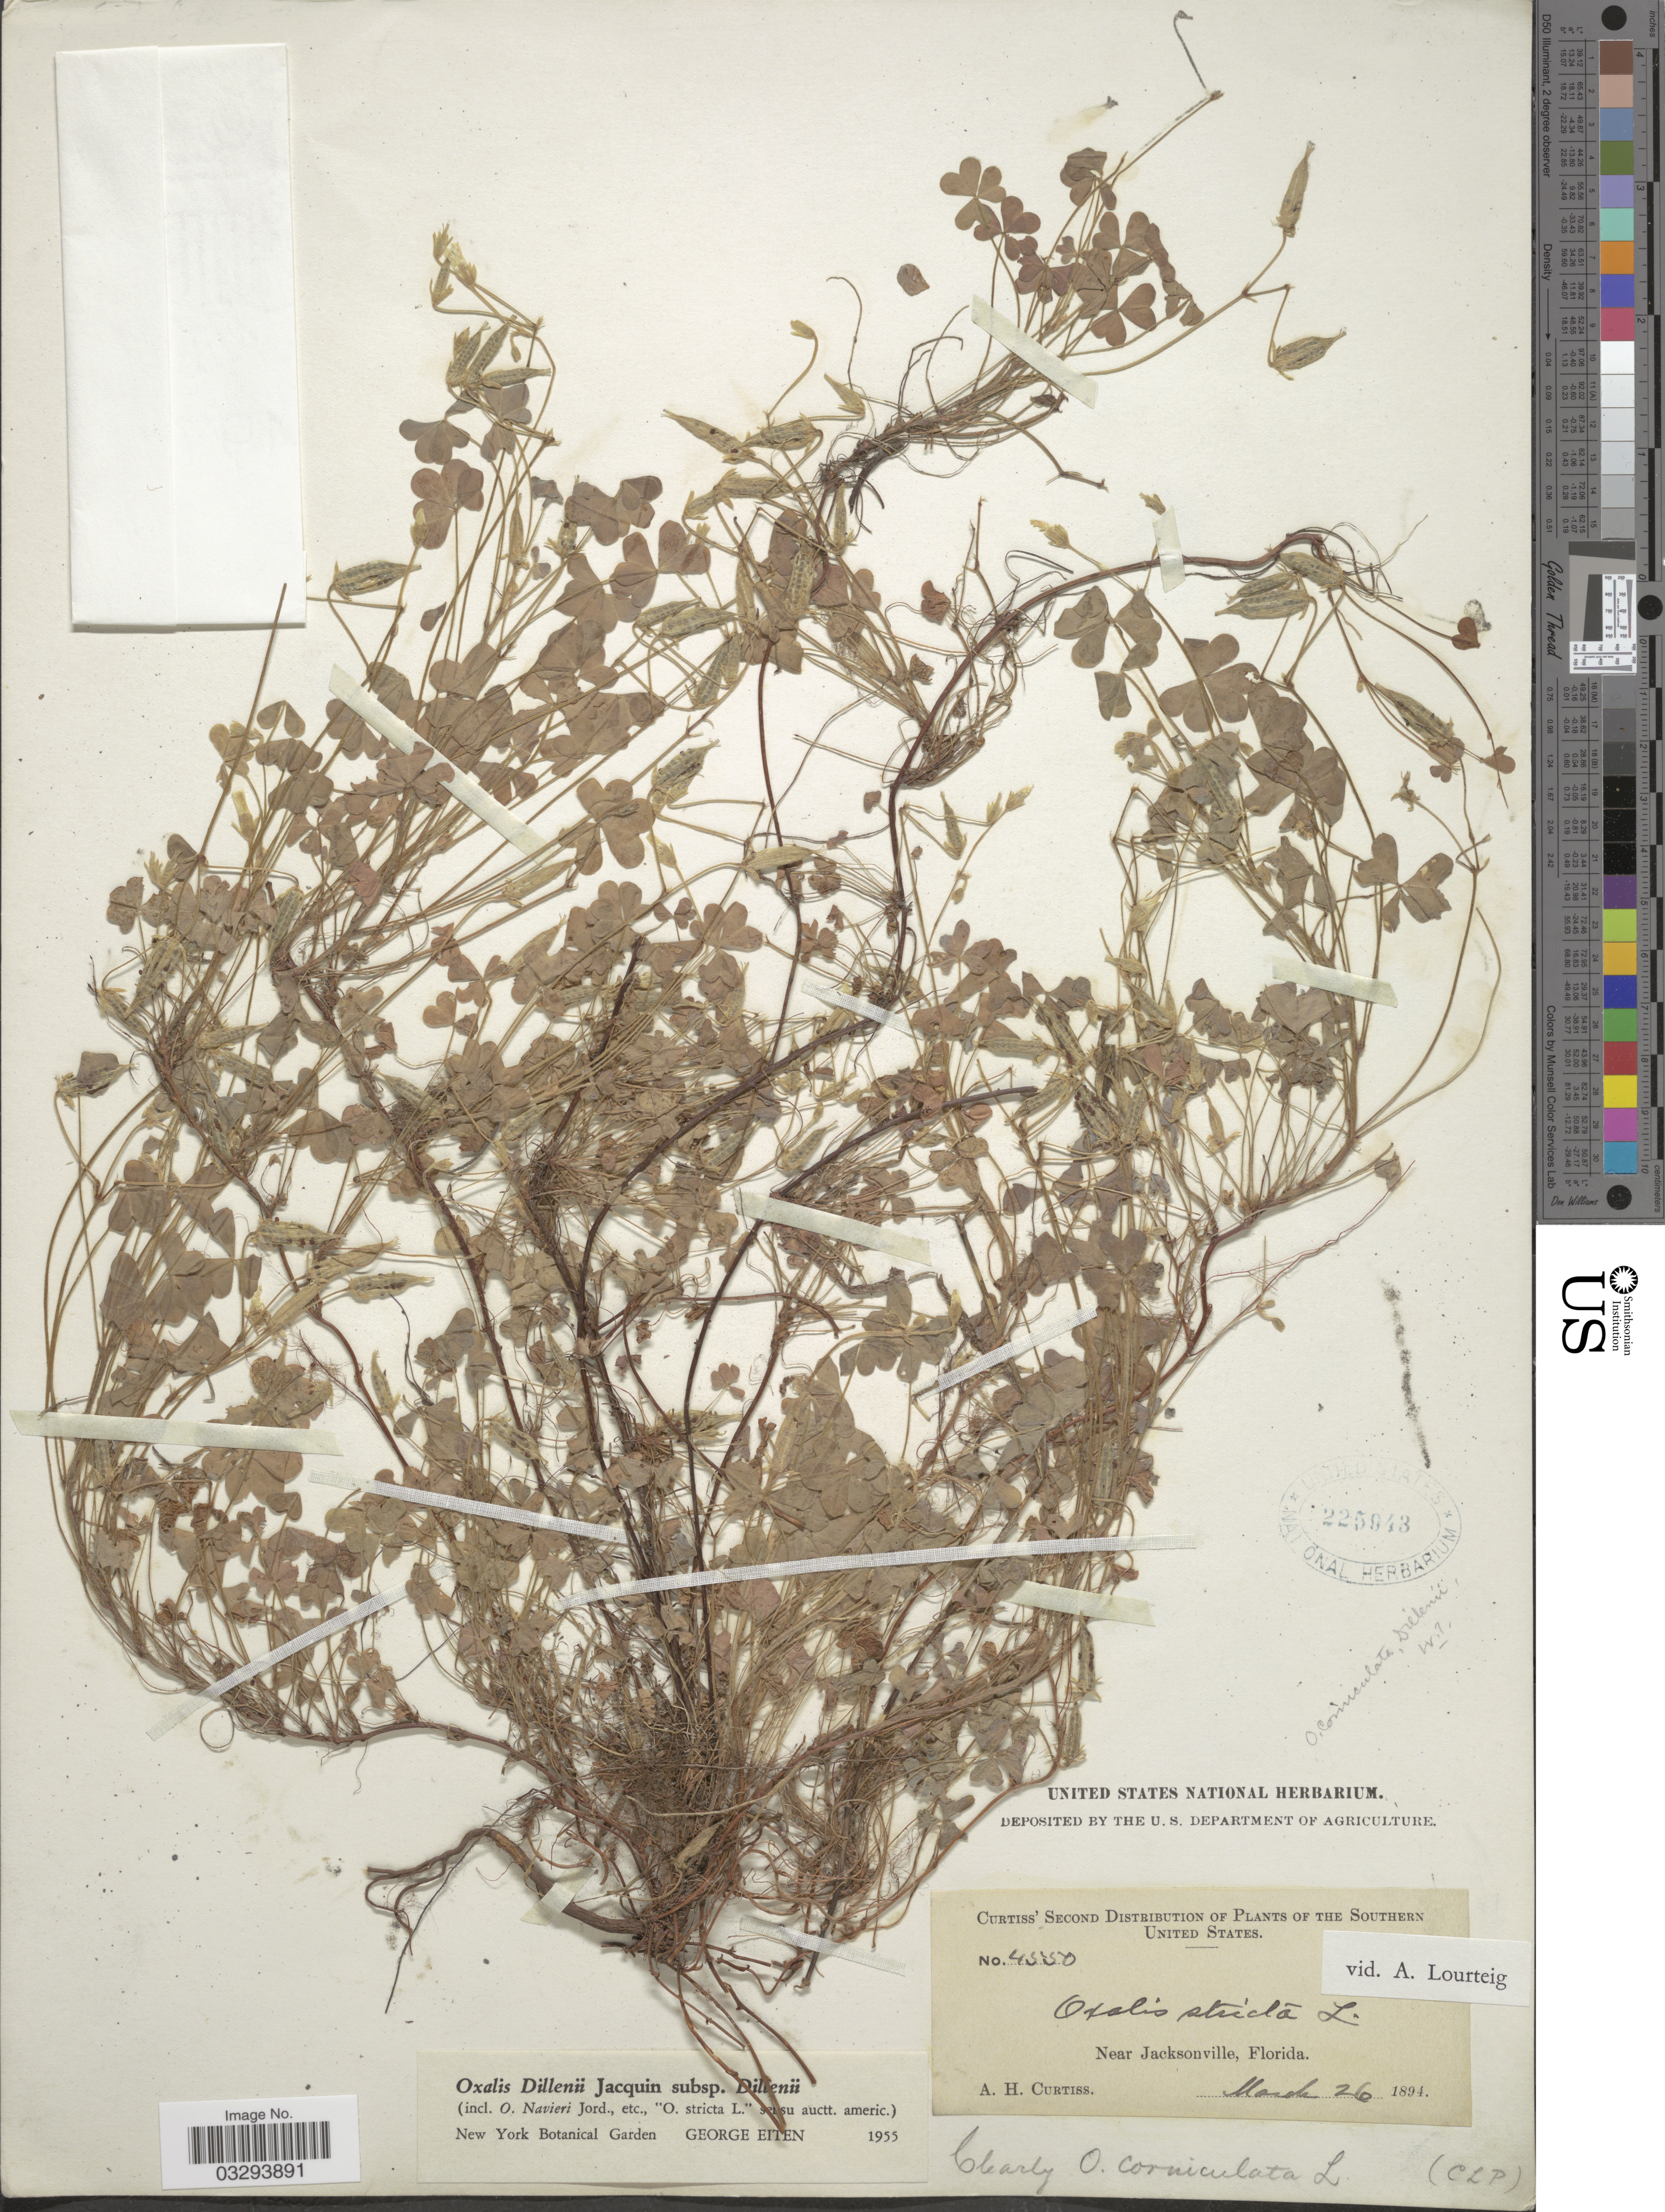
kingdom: Plantae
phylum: Tracheophyta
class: Magnoliopsida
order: Oxalidales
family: Oxalidaceae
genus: Oxalis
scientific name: Oxalis stricta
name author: L.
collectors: A. H. Curtiss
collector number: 4550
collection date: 1894-03-26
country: United States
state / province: Florida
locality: Southern United States. Near Jacksonville.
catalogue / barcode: US 225943